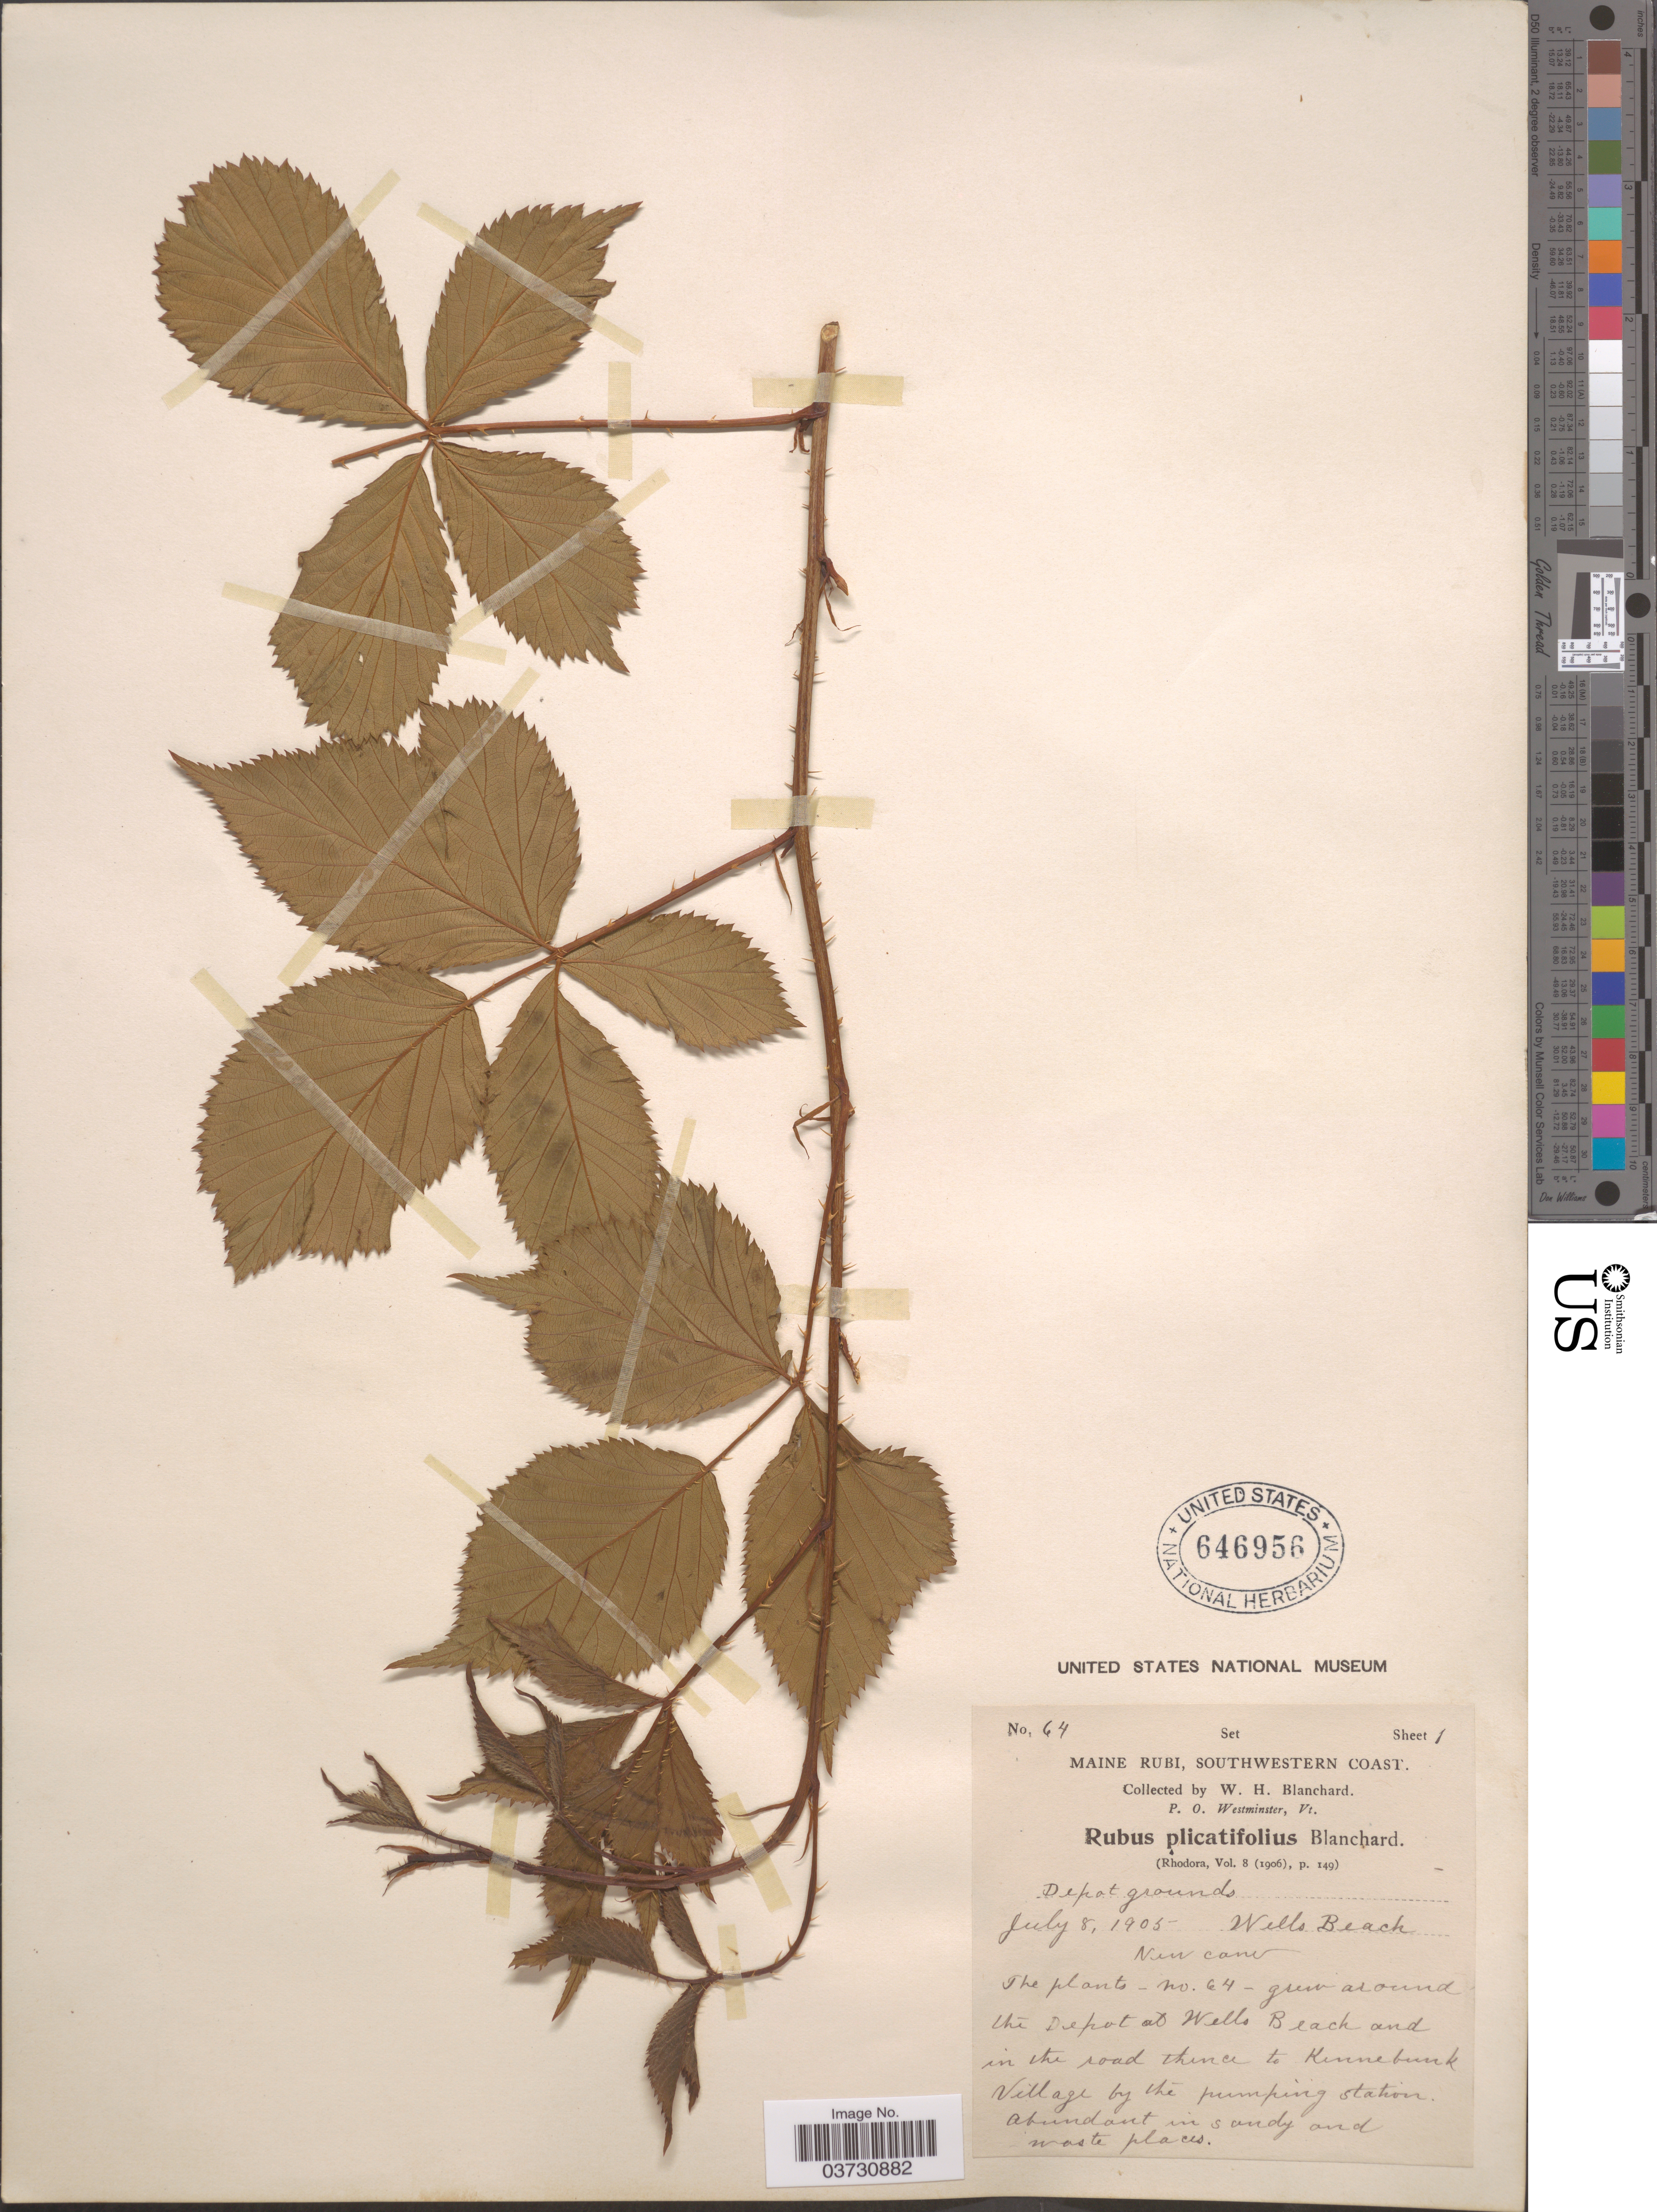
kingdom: Plantae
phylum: Tracheophyta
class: Magnoliopsida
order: Rosales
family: Rosaceae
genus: Rubus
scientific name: Rubus plicatifolius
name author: Blanch.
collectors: W. H. Blanchard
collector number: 64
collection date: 1905-07-08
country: United States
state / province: Maine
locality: Southwestern Coast. Depot grounds. Wells Beach. Around the Depot at Wells Beach and in the road thence to Kennebunk Village by the pumping station.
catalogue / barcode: US 646956